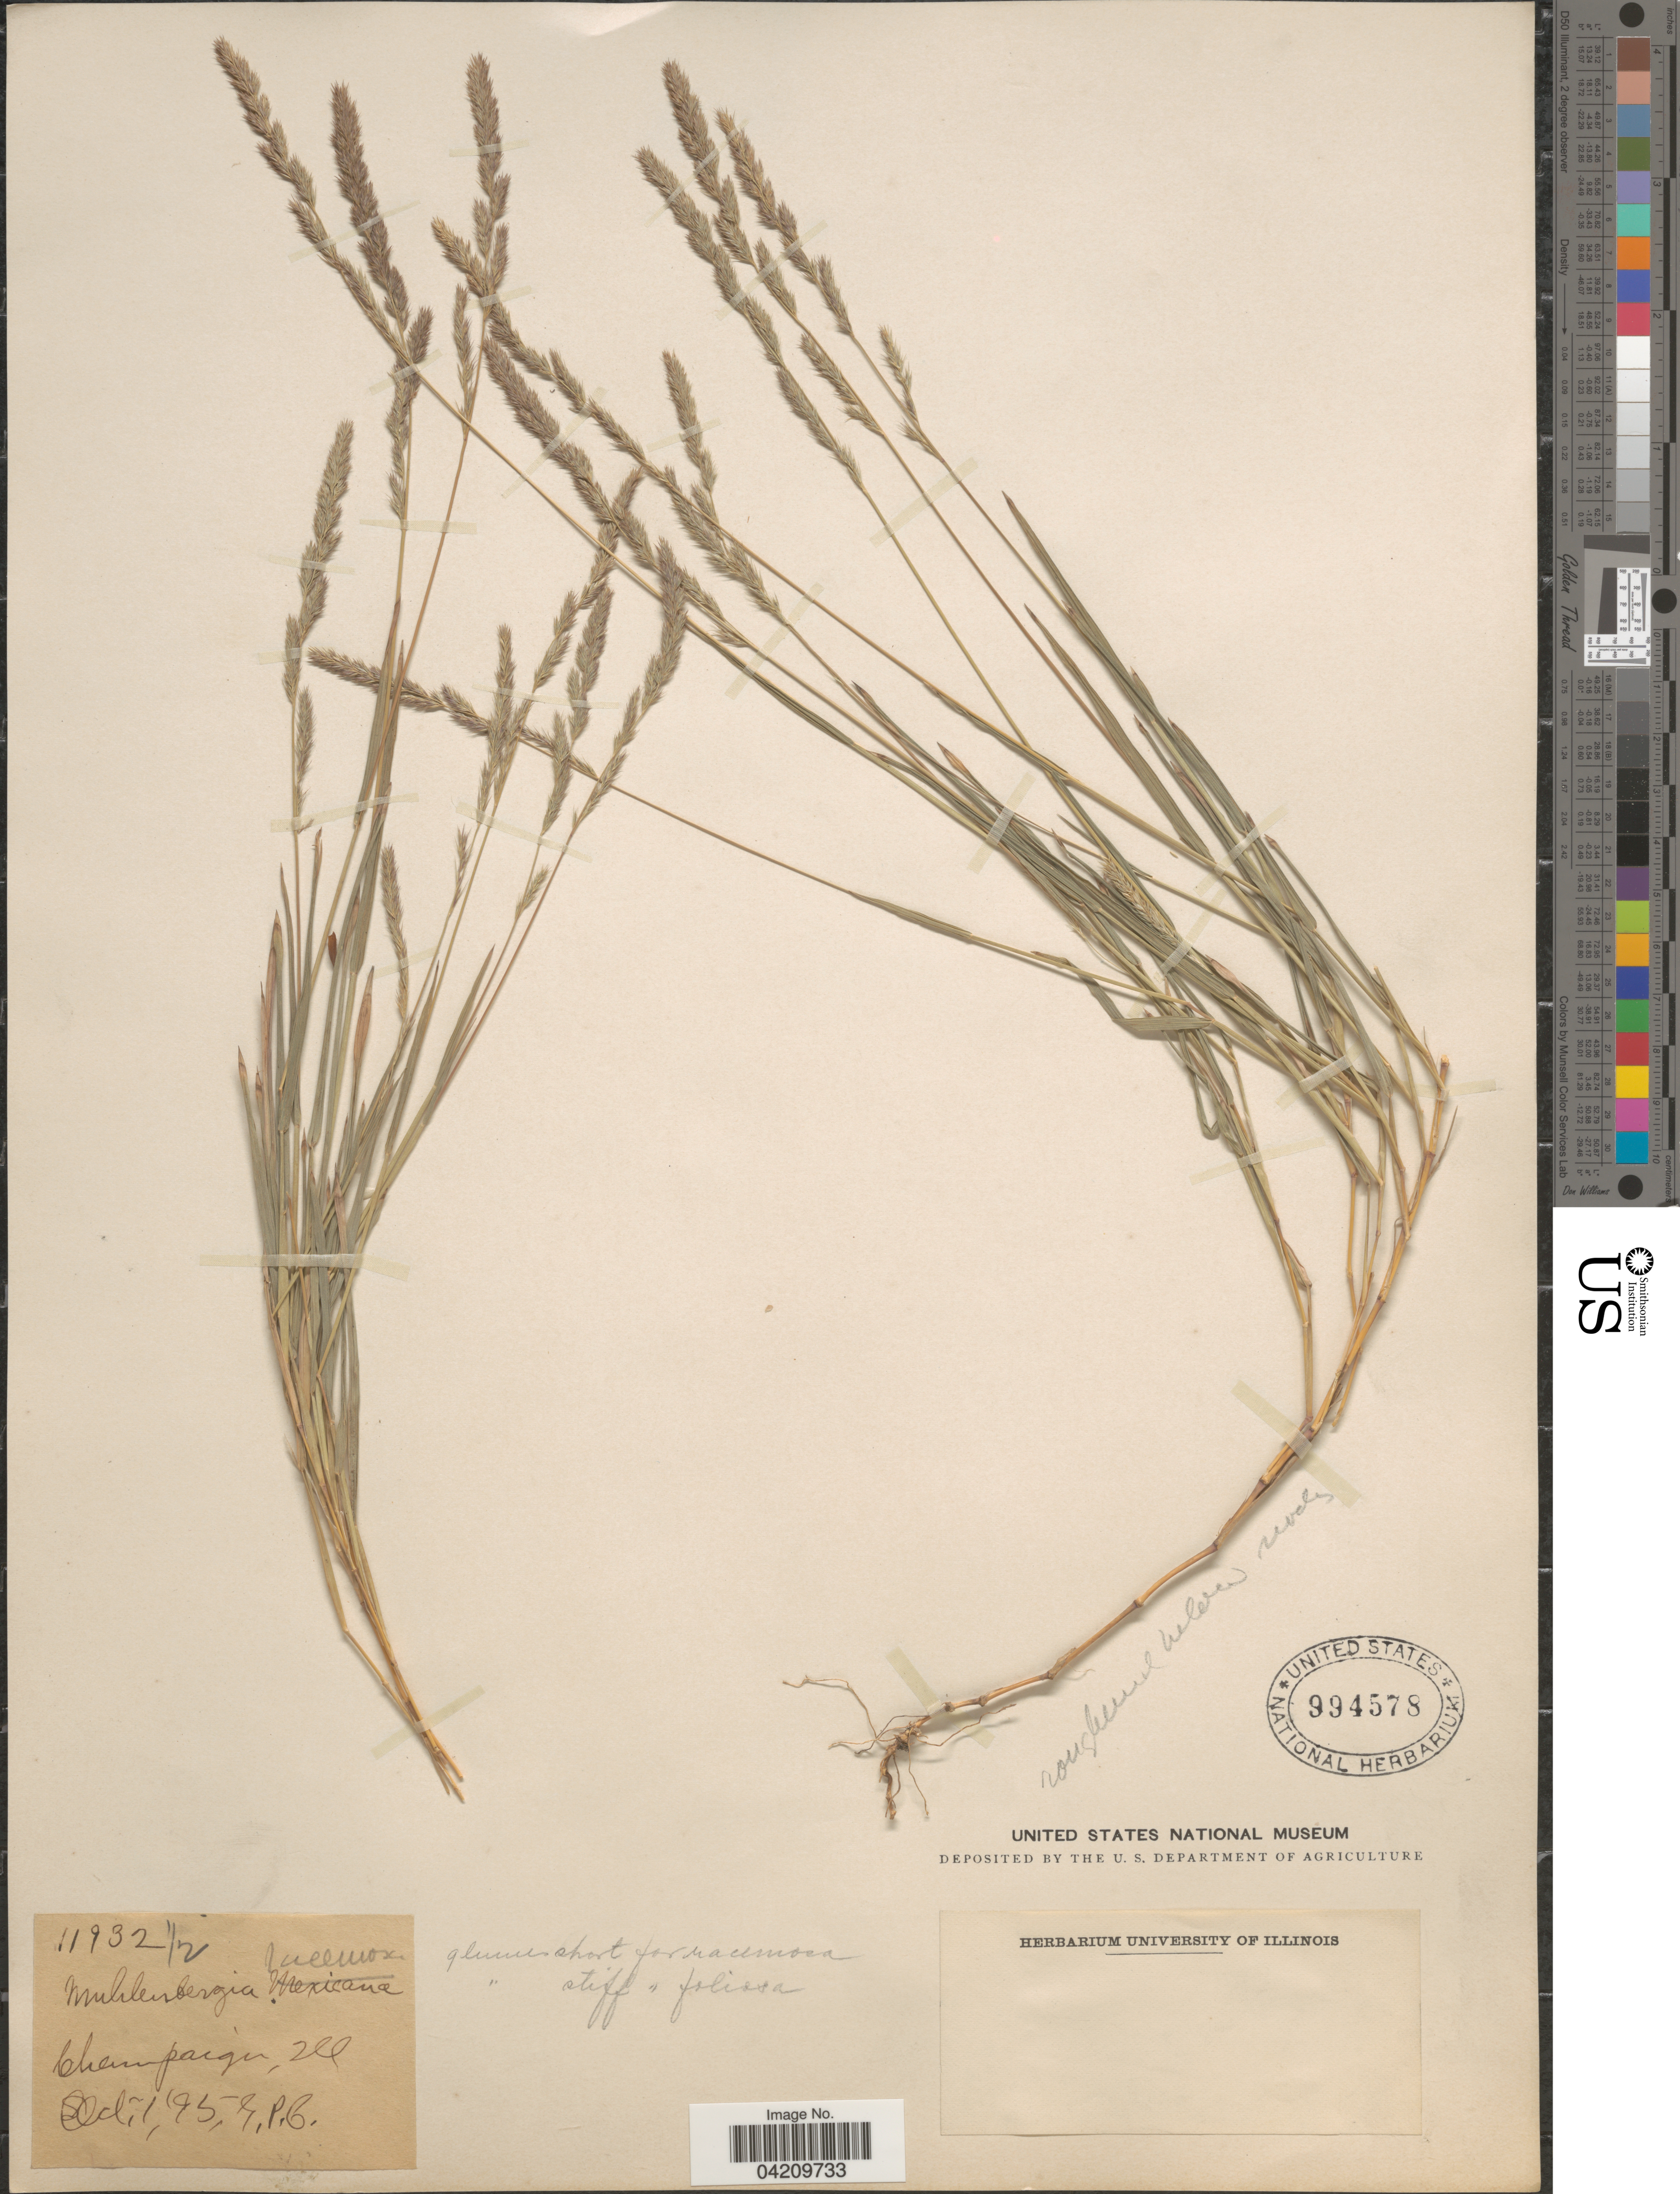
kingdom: Plantae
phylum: Tracheophyta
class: Liliopsida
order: Poales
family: Poaceae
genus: Muhlenbergia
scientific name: Muhlenbergia mexicana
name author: (L.) Trin.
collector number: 11932½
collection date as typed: Transcribed d/m/y: 1/10/95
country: United States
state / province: Illinois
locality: Champaign.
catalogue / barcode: US 994578